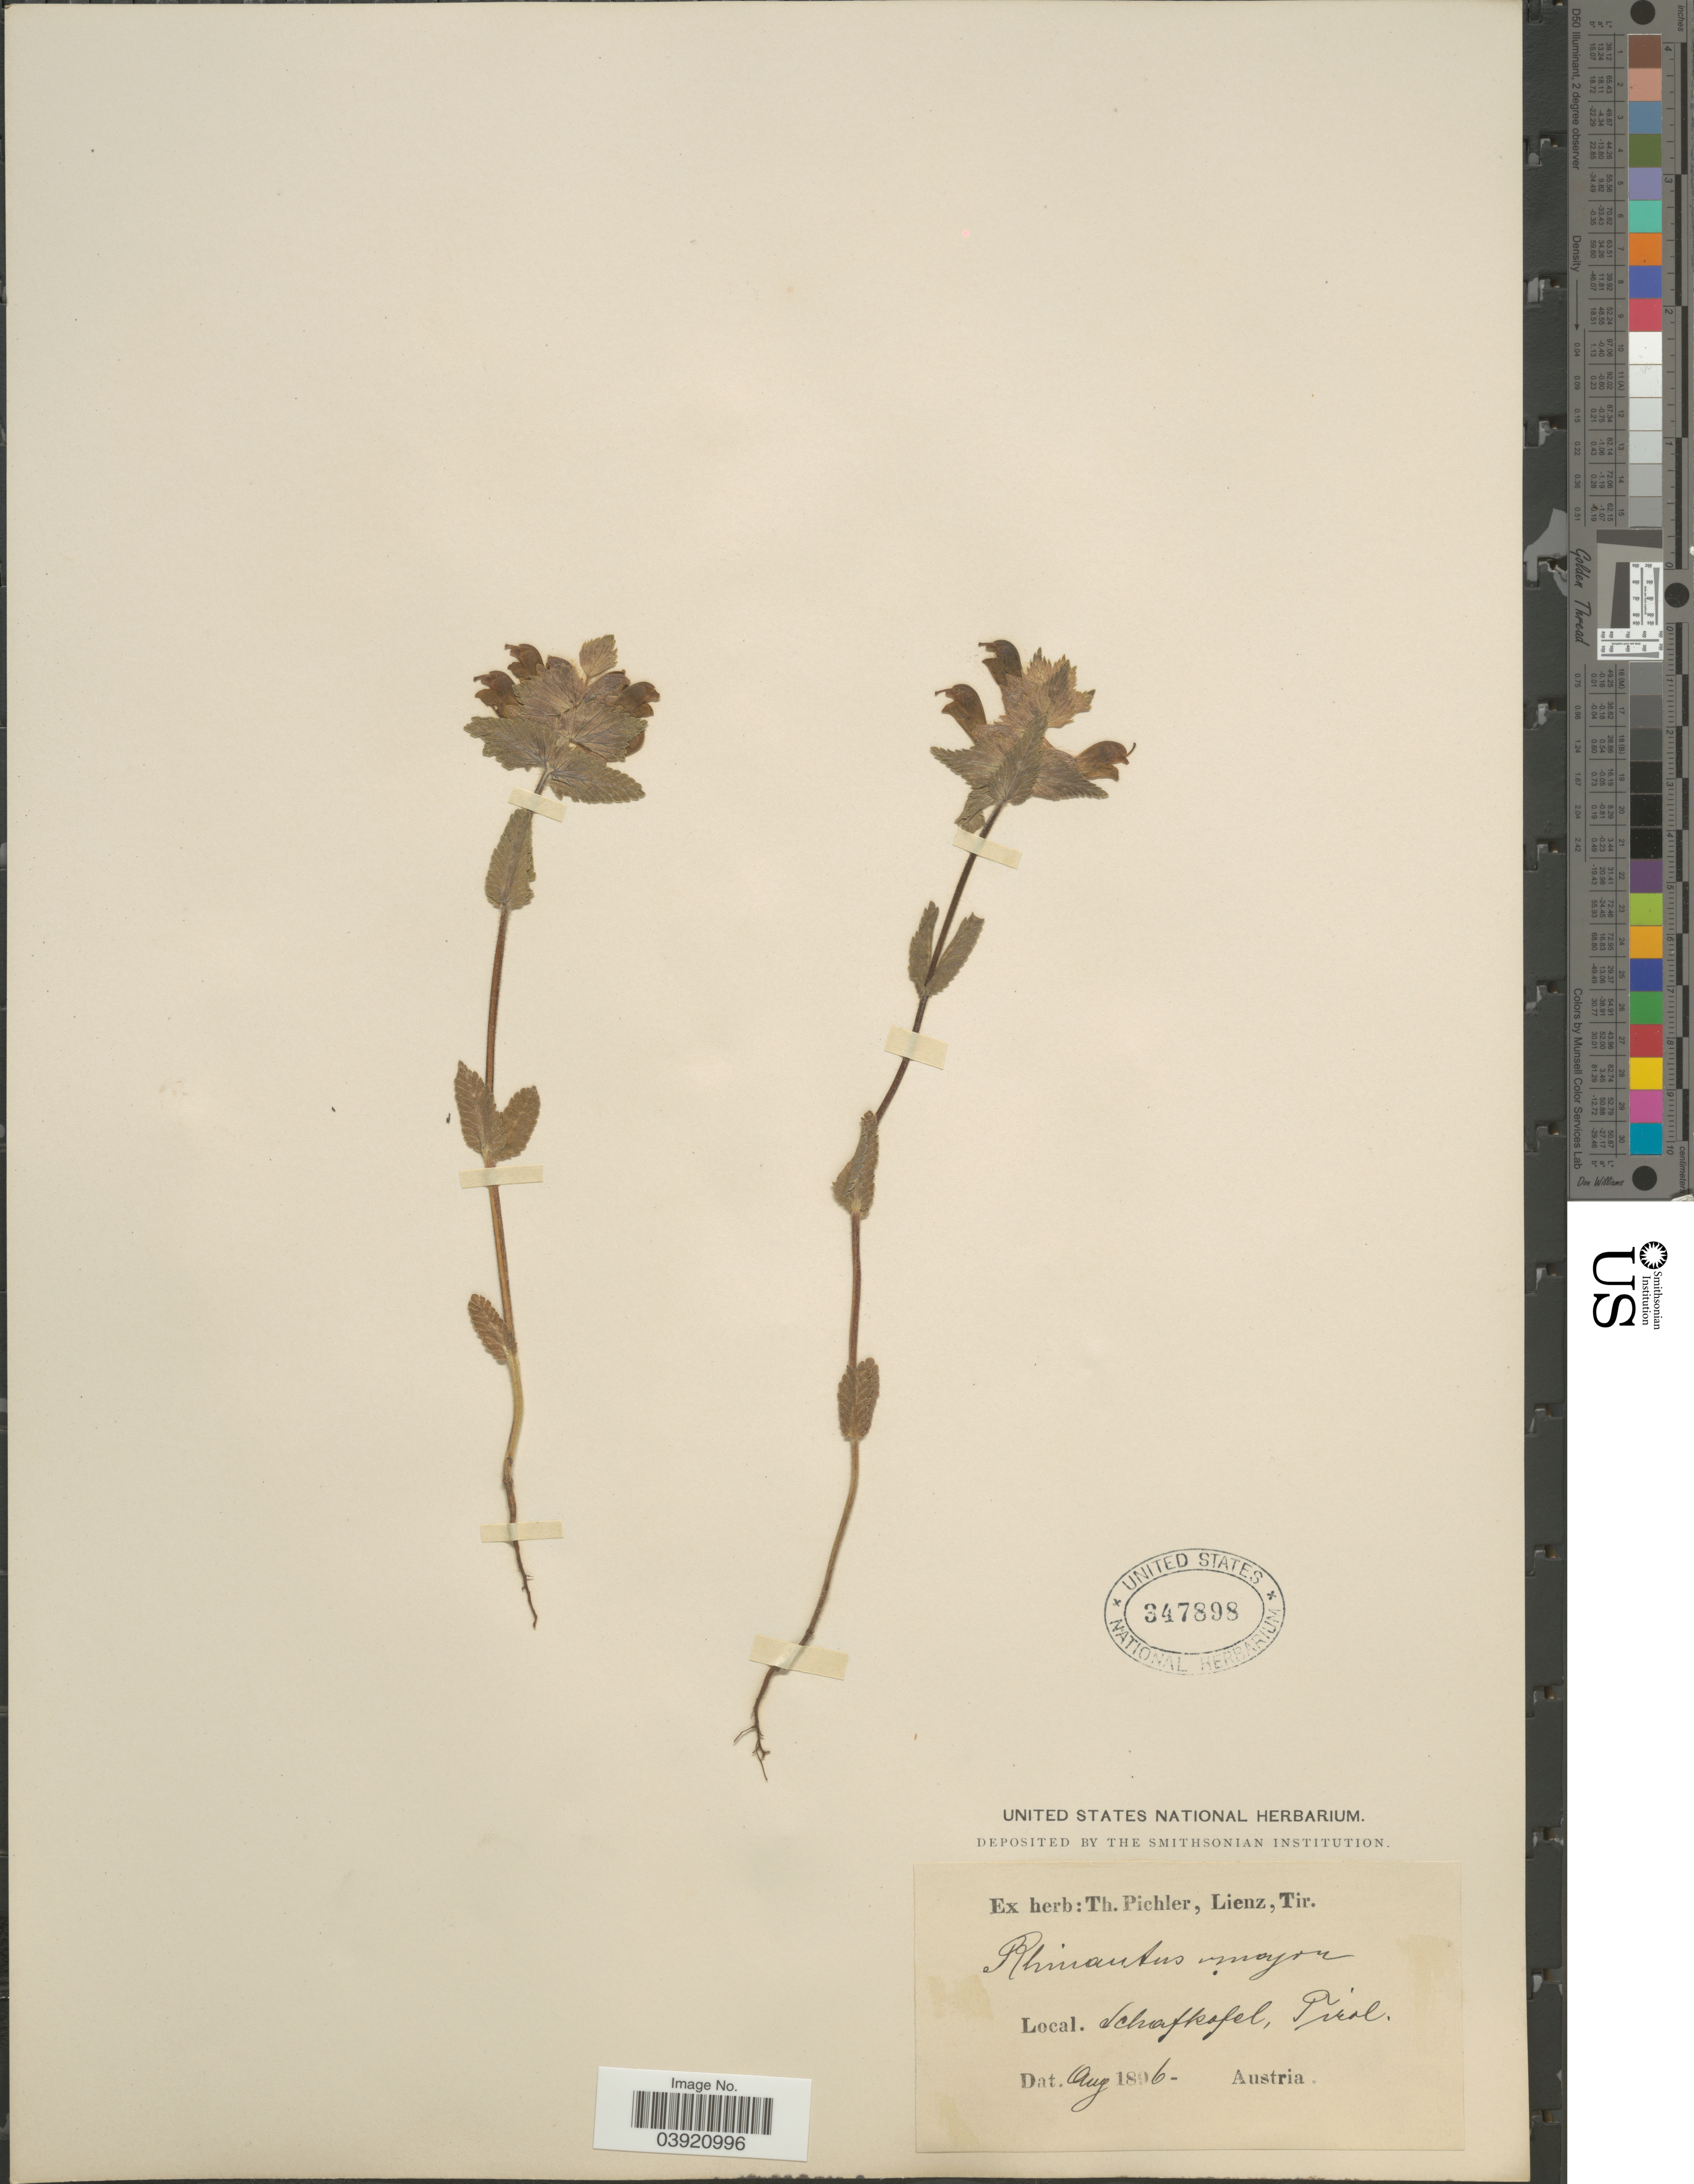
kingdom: Plantae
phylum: Tracheophyta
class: Magnoliopsida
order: Lamiales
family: Orobanchaceae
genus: Rhinanthus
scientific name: Rhinanthus major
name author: L.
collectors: T. Pichler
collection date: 1896-08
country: Austria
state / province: Tirol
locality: Schafkofel.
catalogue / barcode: US 347898